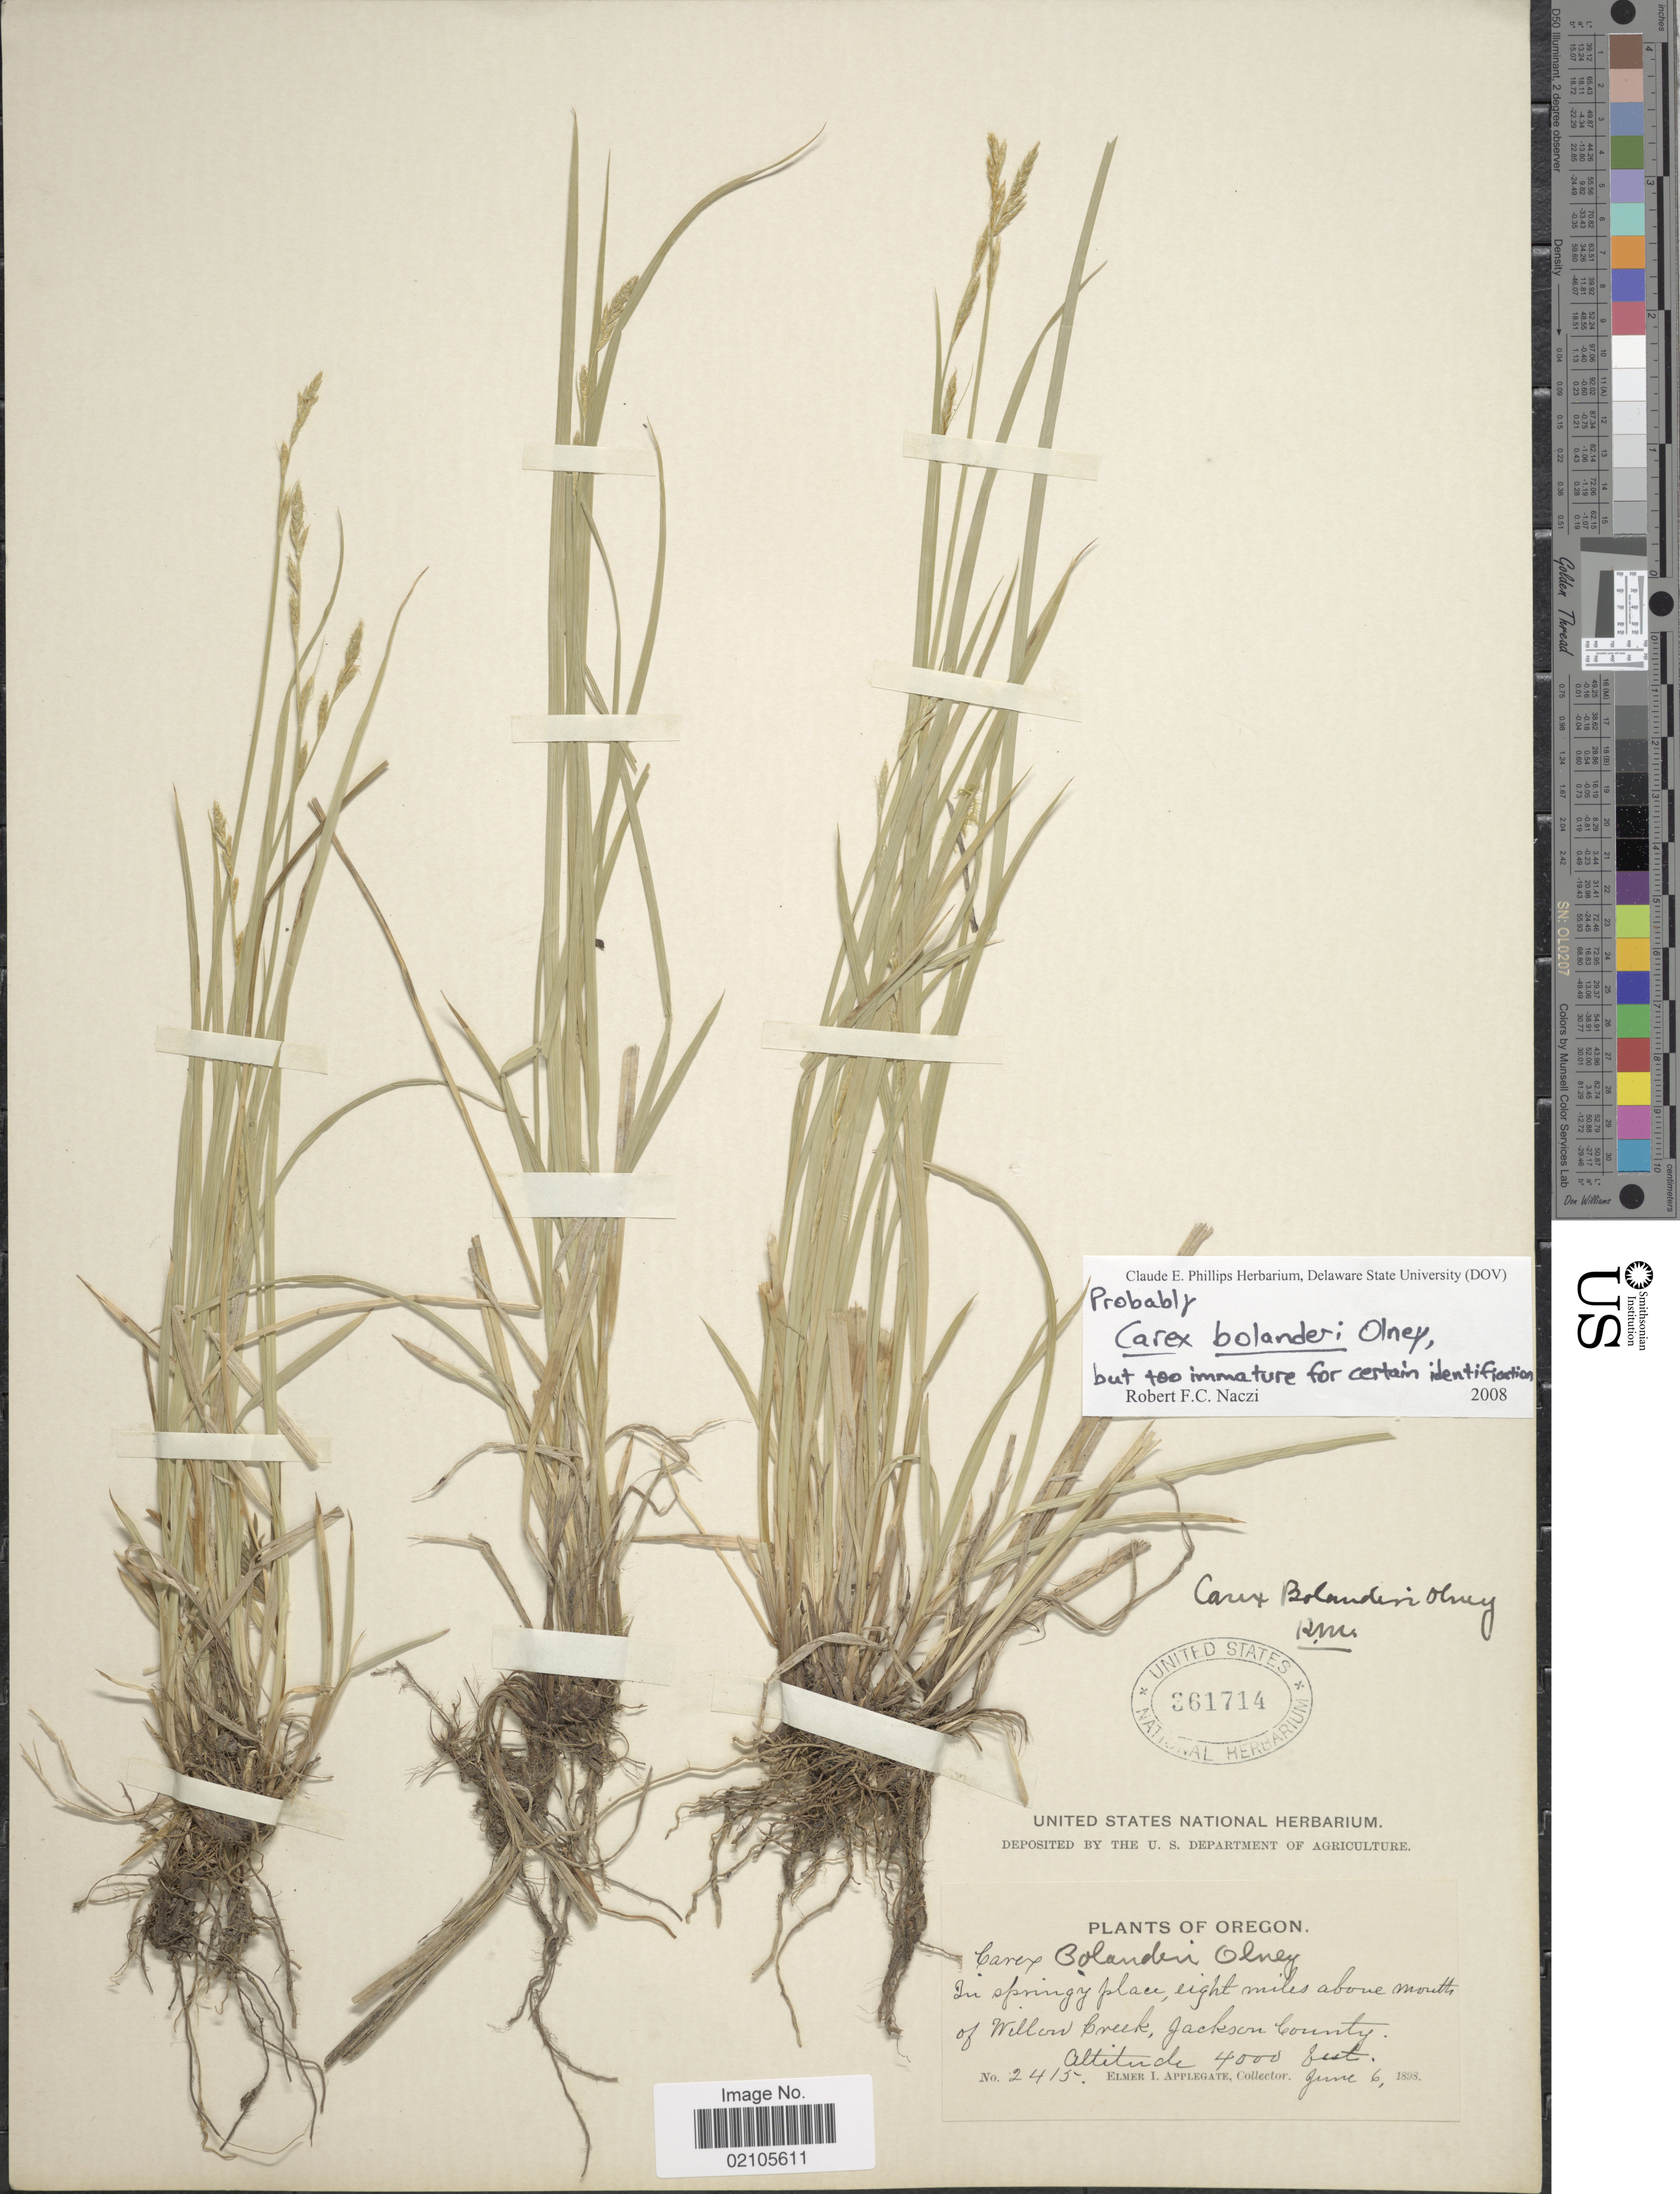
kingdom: Plantae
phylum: Tracheophyta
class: Liliopsida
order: Poales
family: Cyperaceae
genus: Carex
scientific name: Carex bolanderi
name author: Olney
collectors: E. I. Applegate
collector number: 2415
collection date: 1898-06-06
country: United States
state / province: Oregon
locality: In springy place, eight miles above mouth of Willon Creek, Jackson County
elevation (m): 1219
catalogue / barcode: US 361714